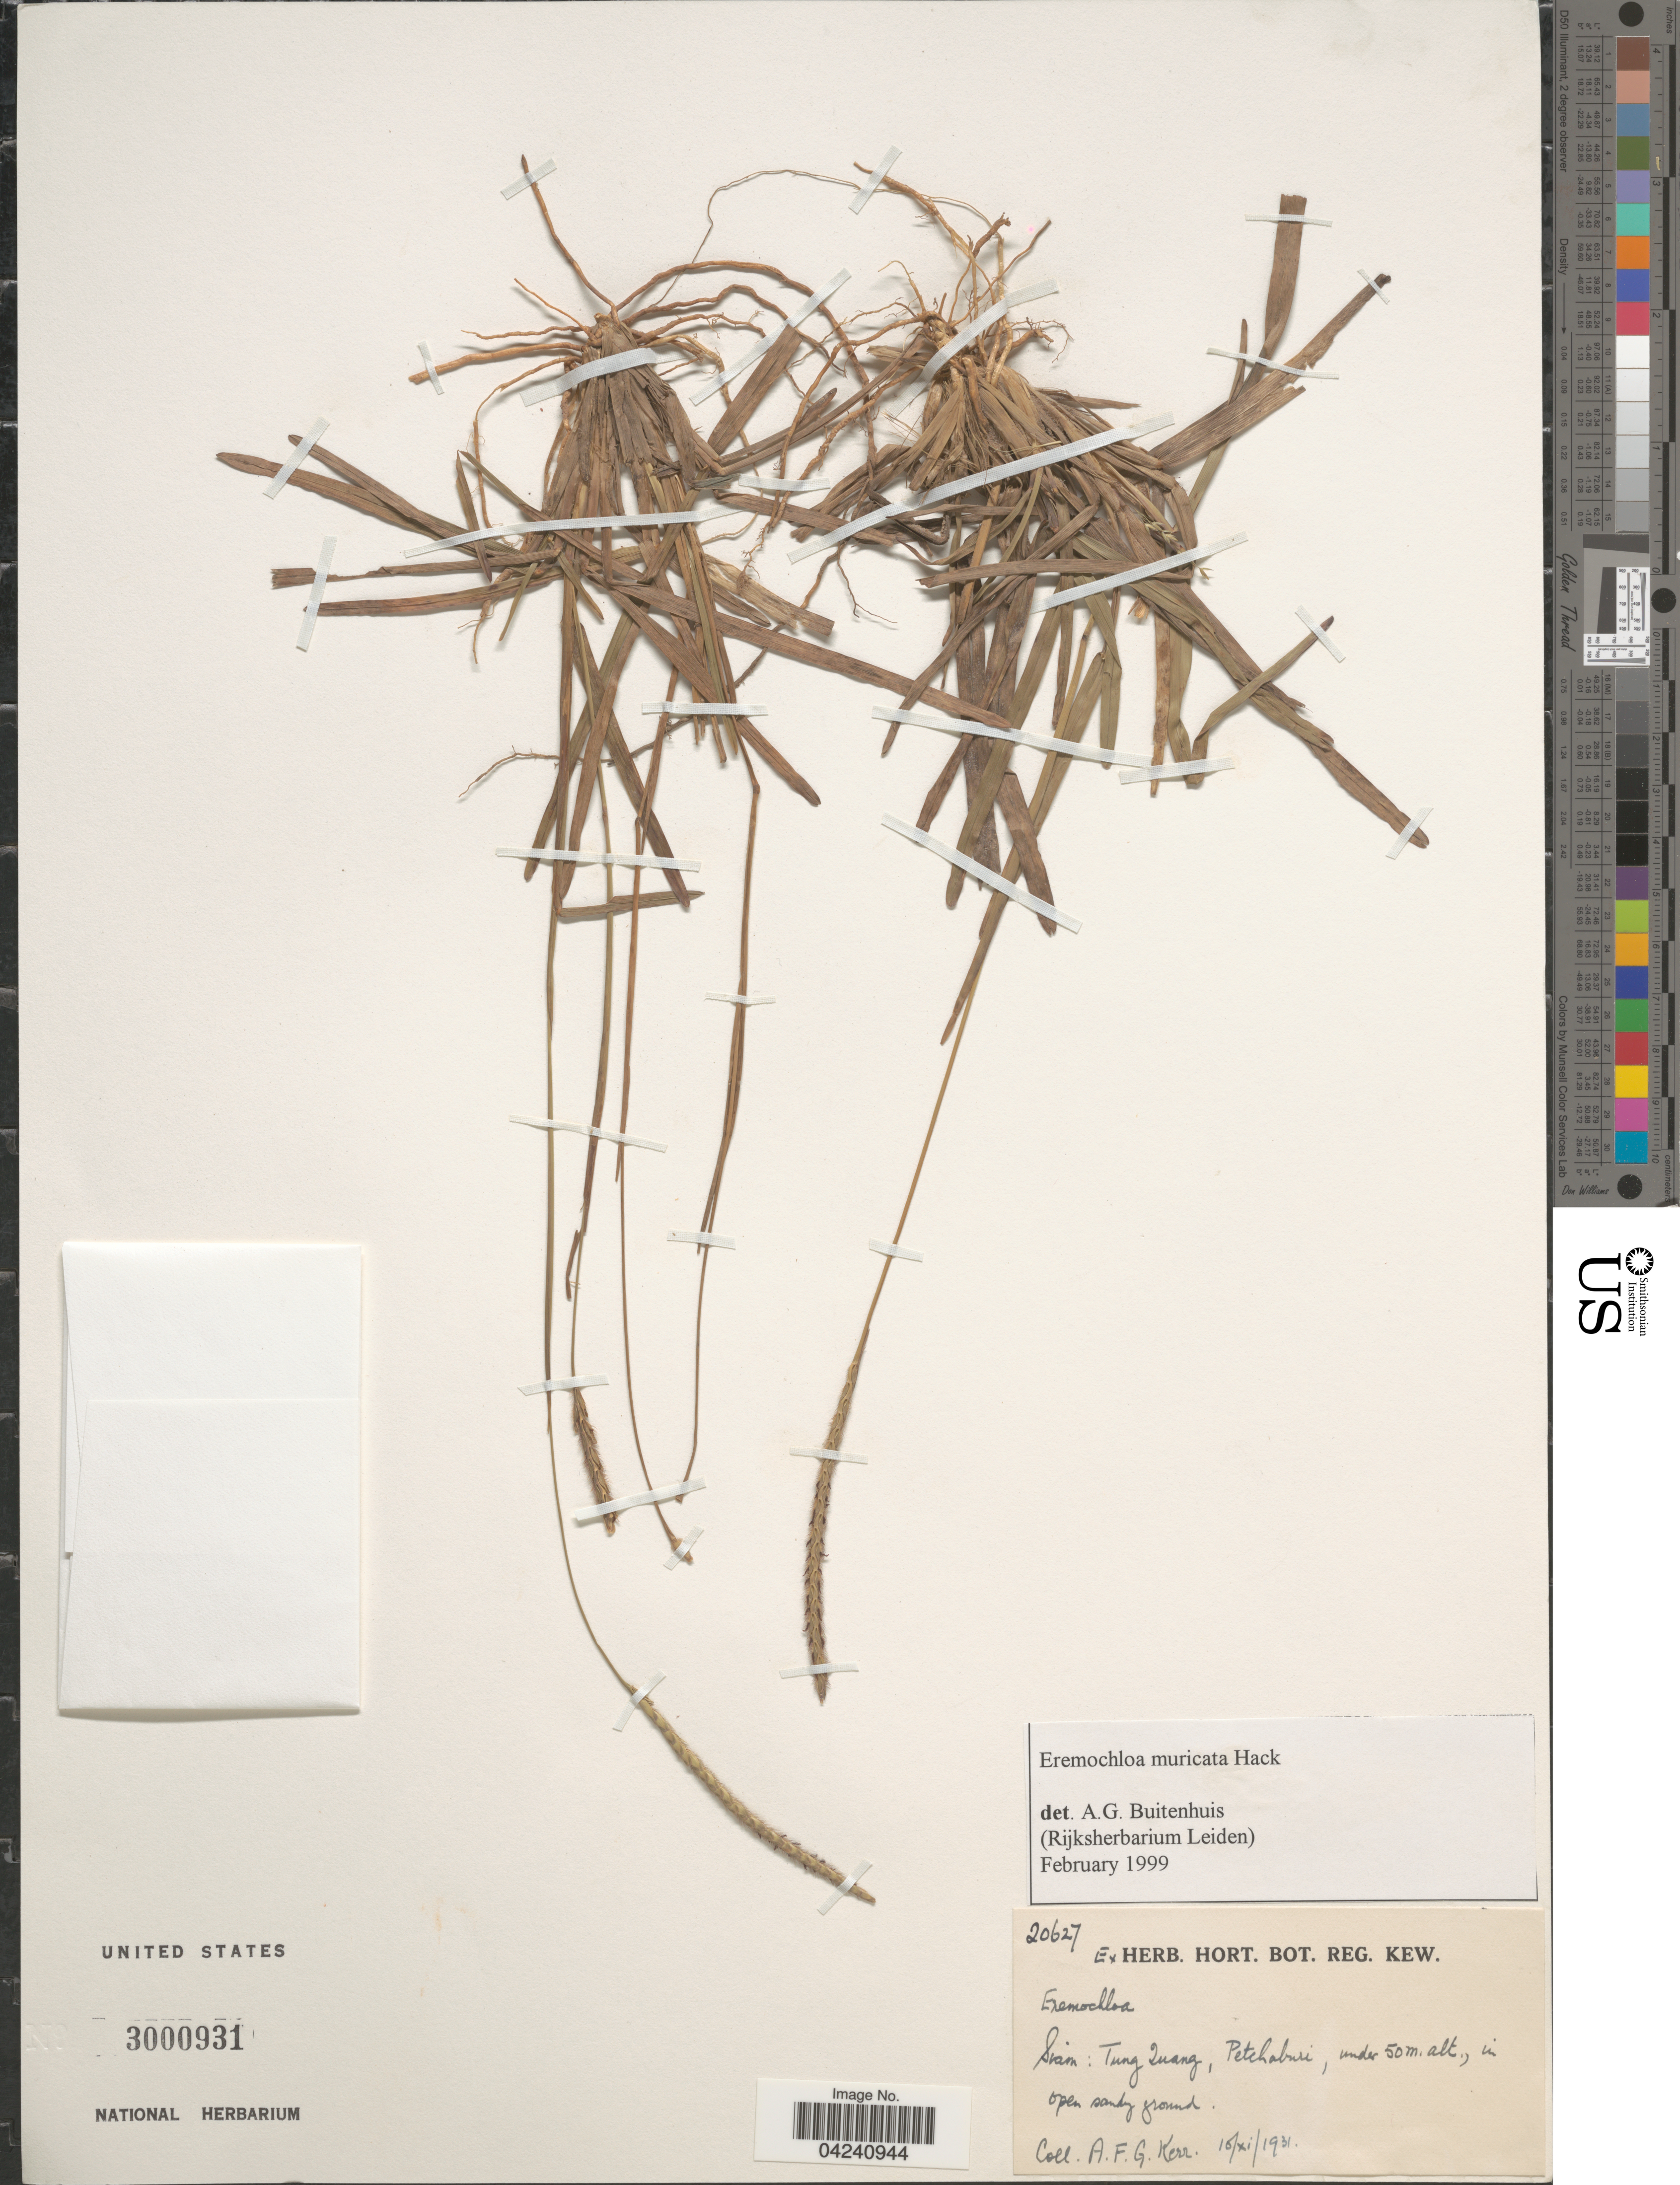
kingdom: Plantae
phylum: Tracheophyta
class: Liliopsida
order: Poales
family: Poaceae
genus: Eremochloa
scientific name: Eremochloa muricata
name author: (Retz.) Hack.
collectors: A. F. G. Kerr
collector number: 20627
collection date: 1931-11-16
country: Thailand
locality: Siam: Tung Zuang, Petchburi.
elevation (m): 50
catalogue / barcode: US 3000931